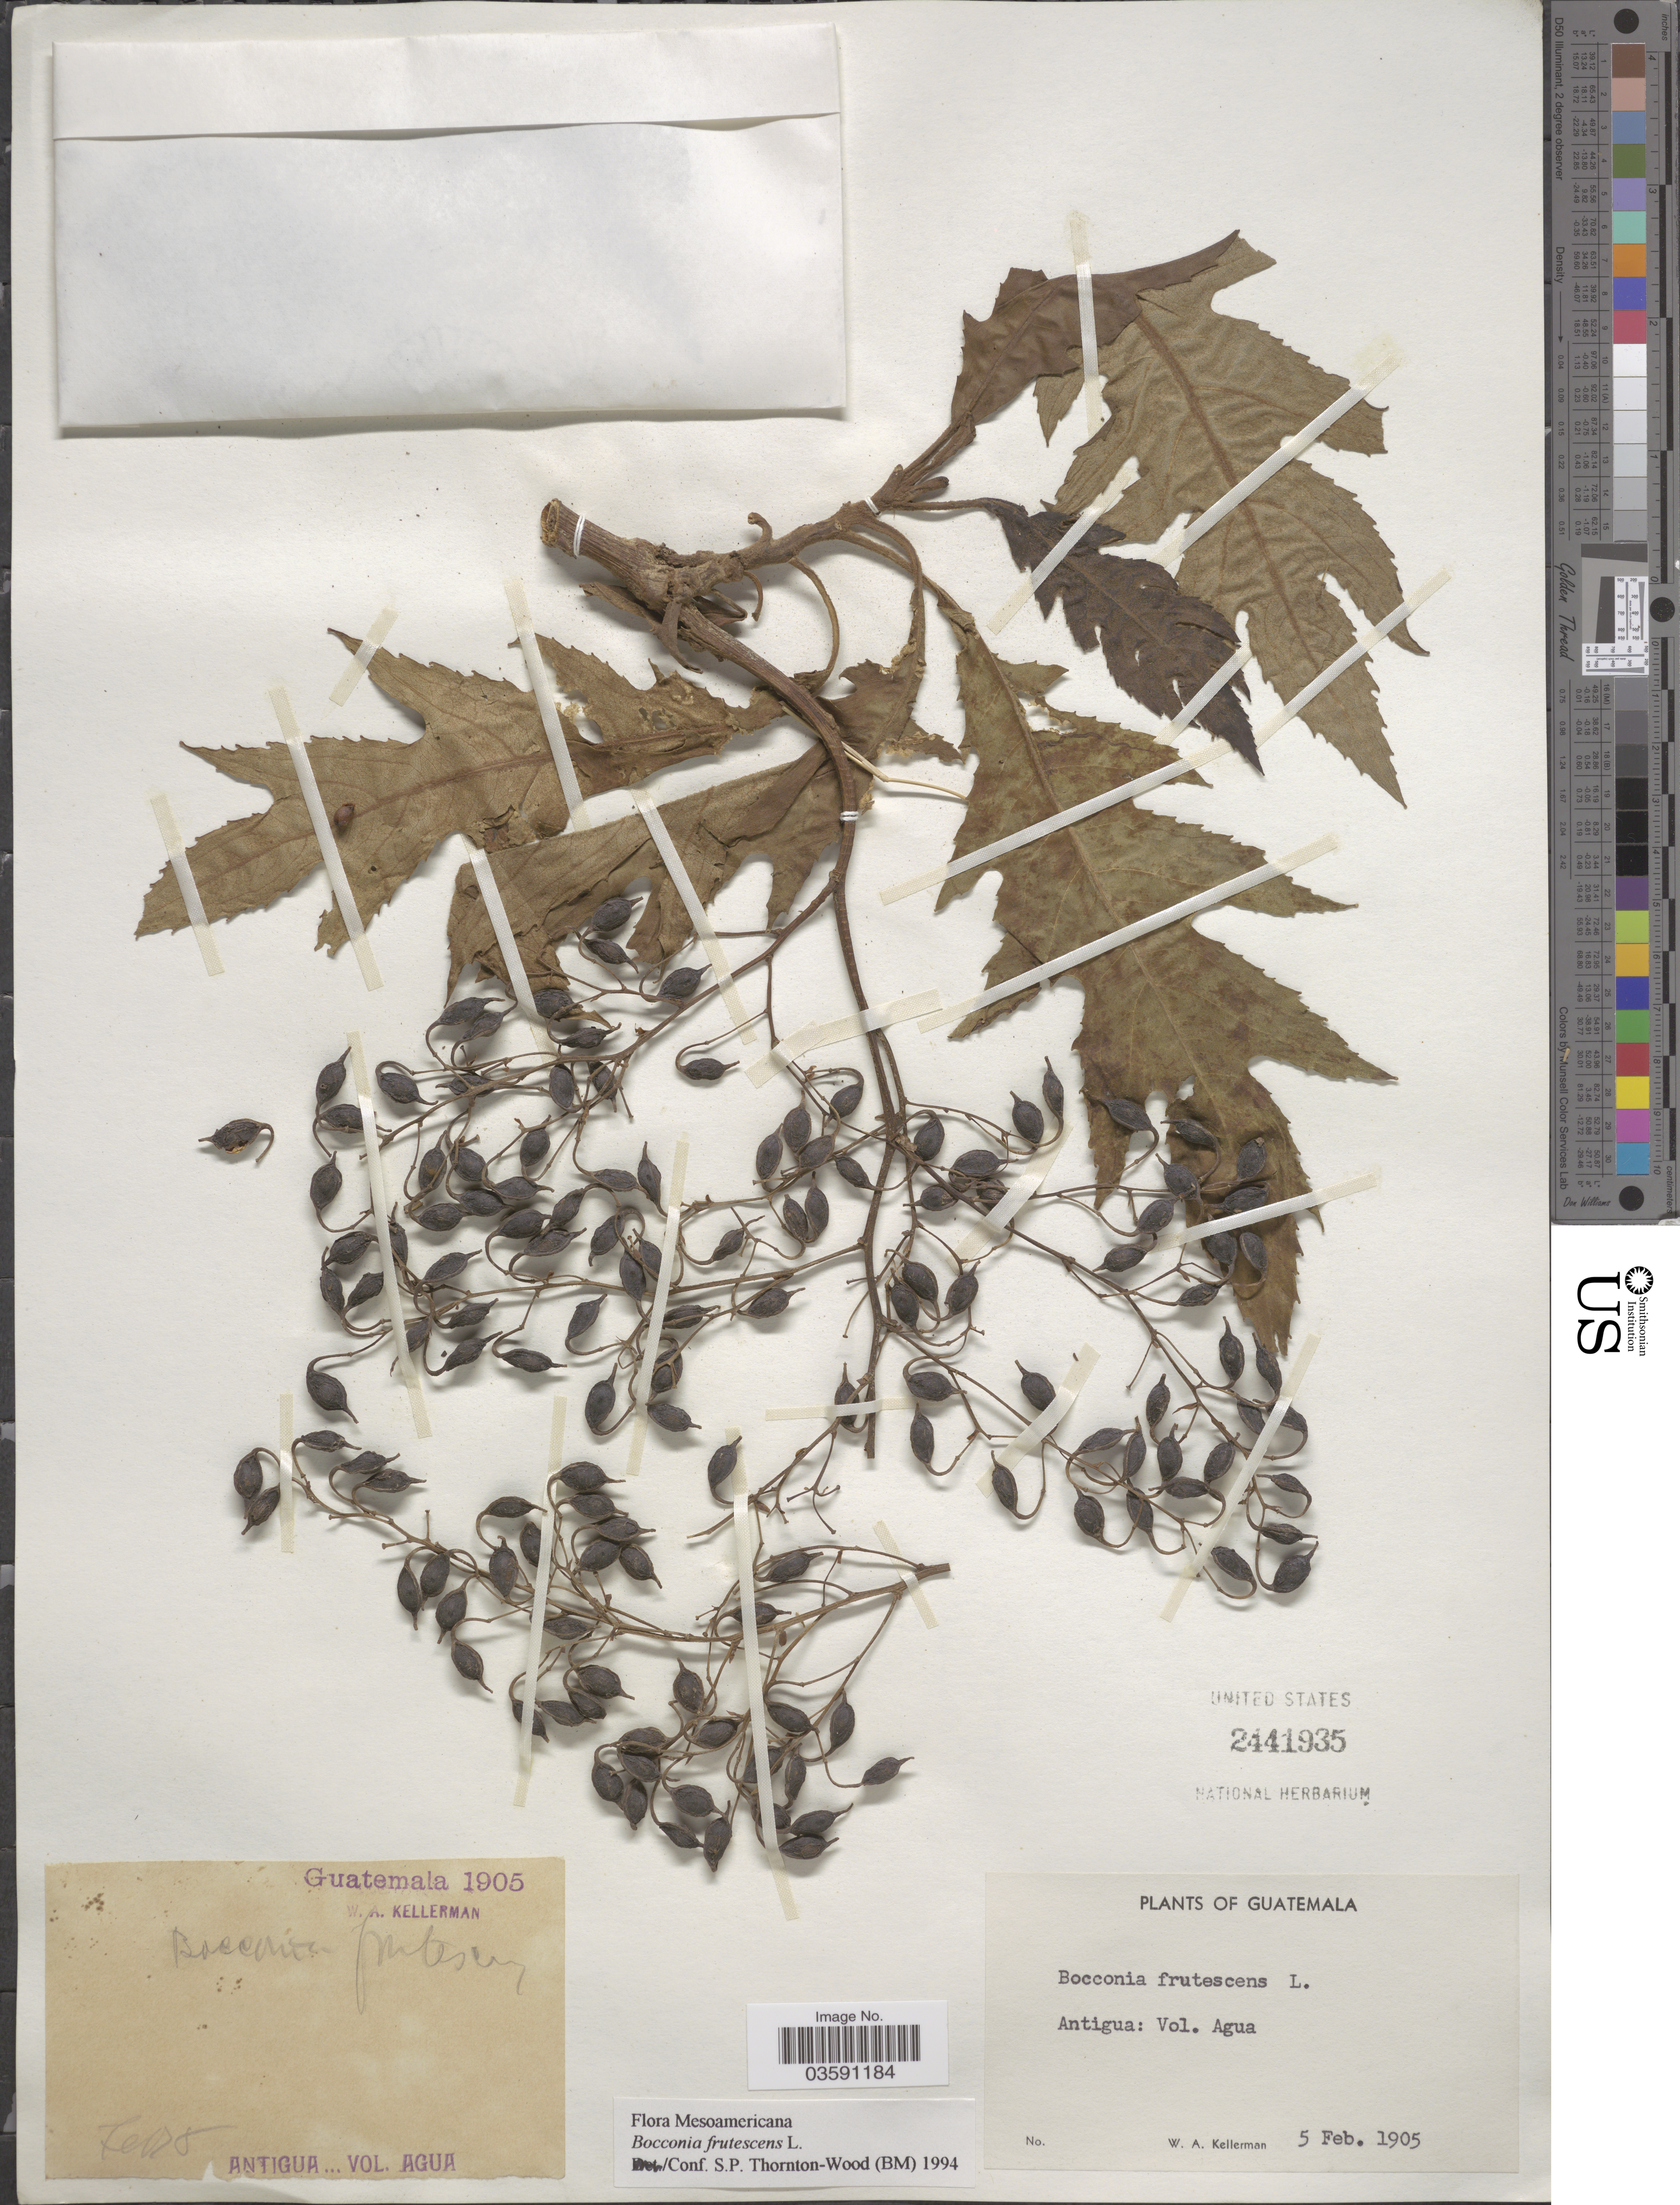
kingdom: Plantae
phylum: Tracheophyta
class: Magnoliopsida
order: Ranunculales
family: Papaveraceae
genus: Bocconia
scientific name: Bocconia frutescens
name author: L.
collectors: W. Kellerman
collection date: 1905-02-05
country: Guatemala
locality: Antigua: Vol. Agua.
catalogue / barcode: US 2441935